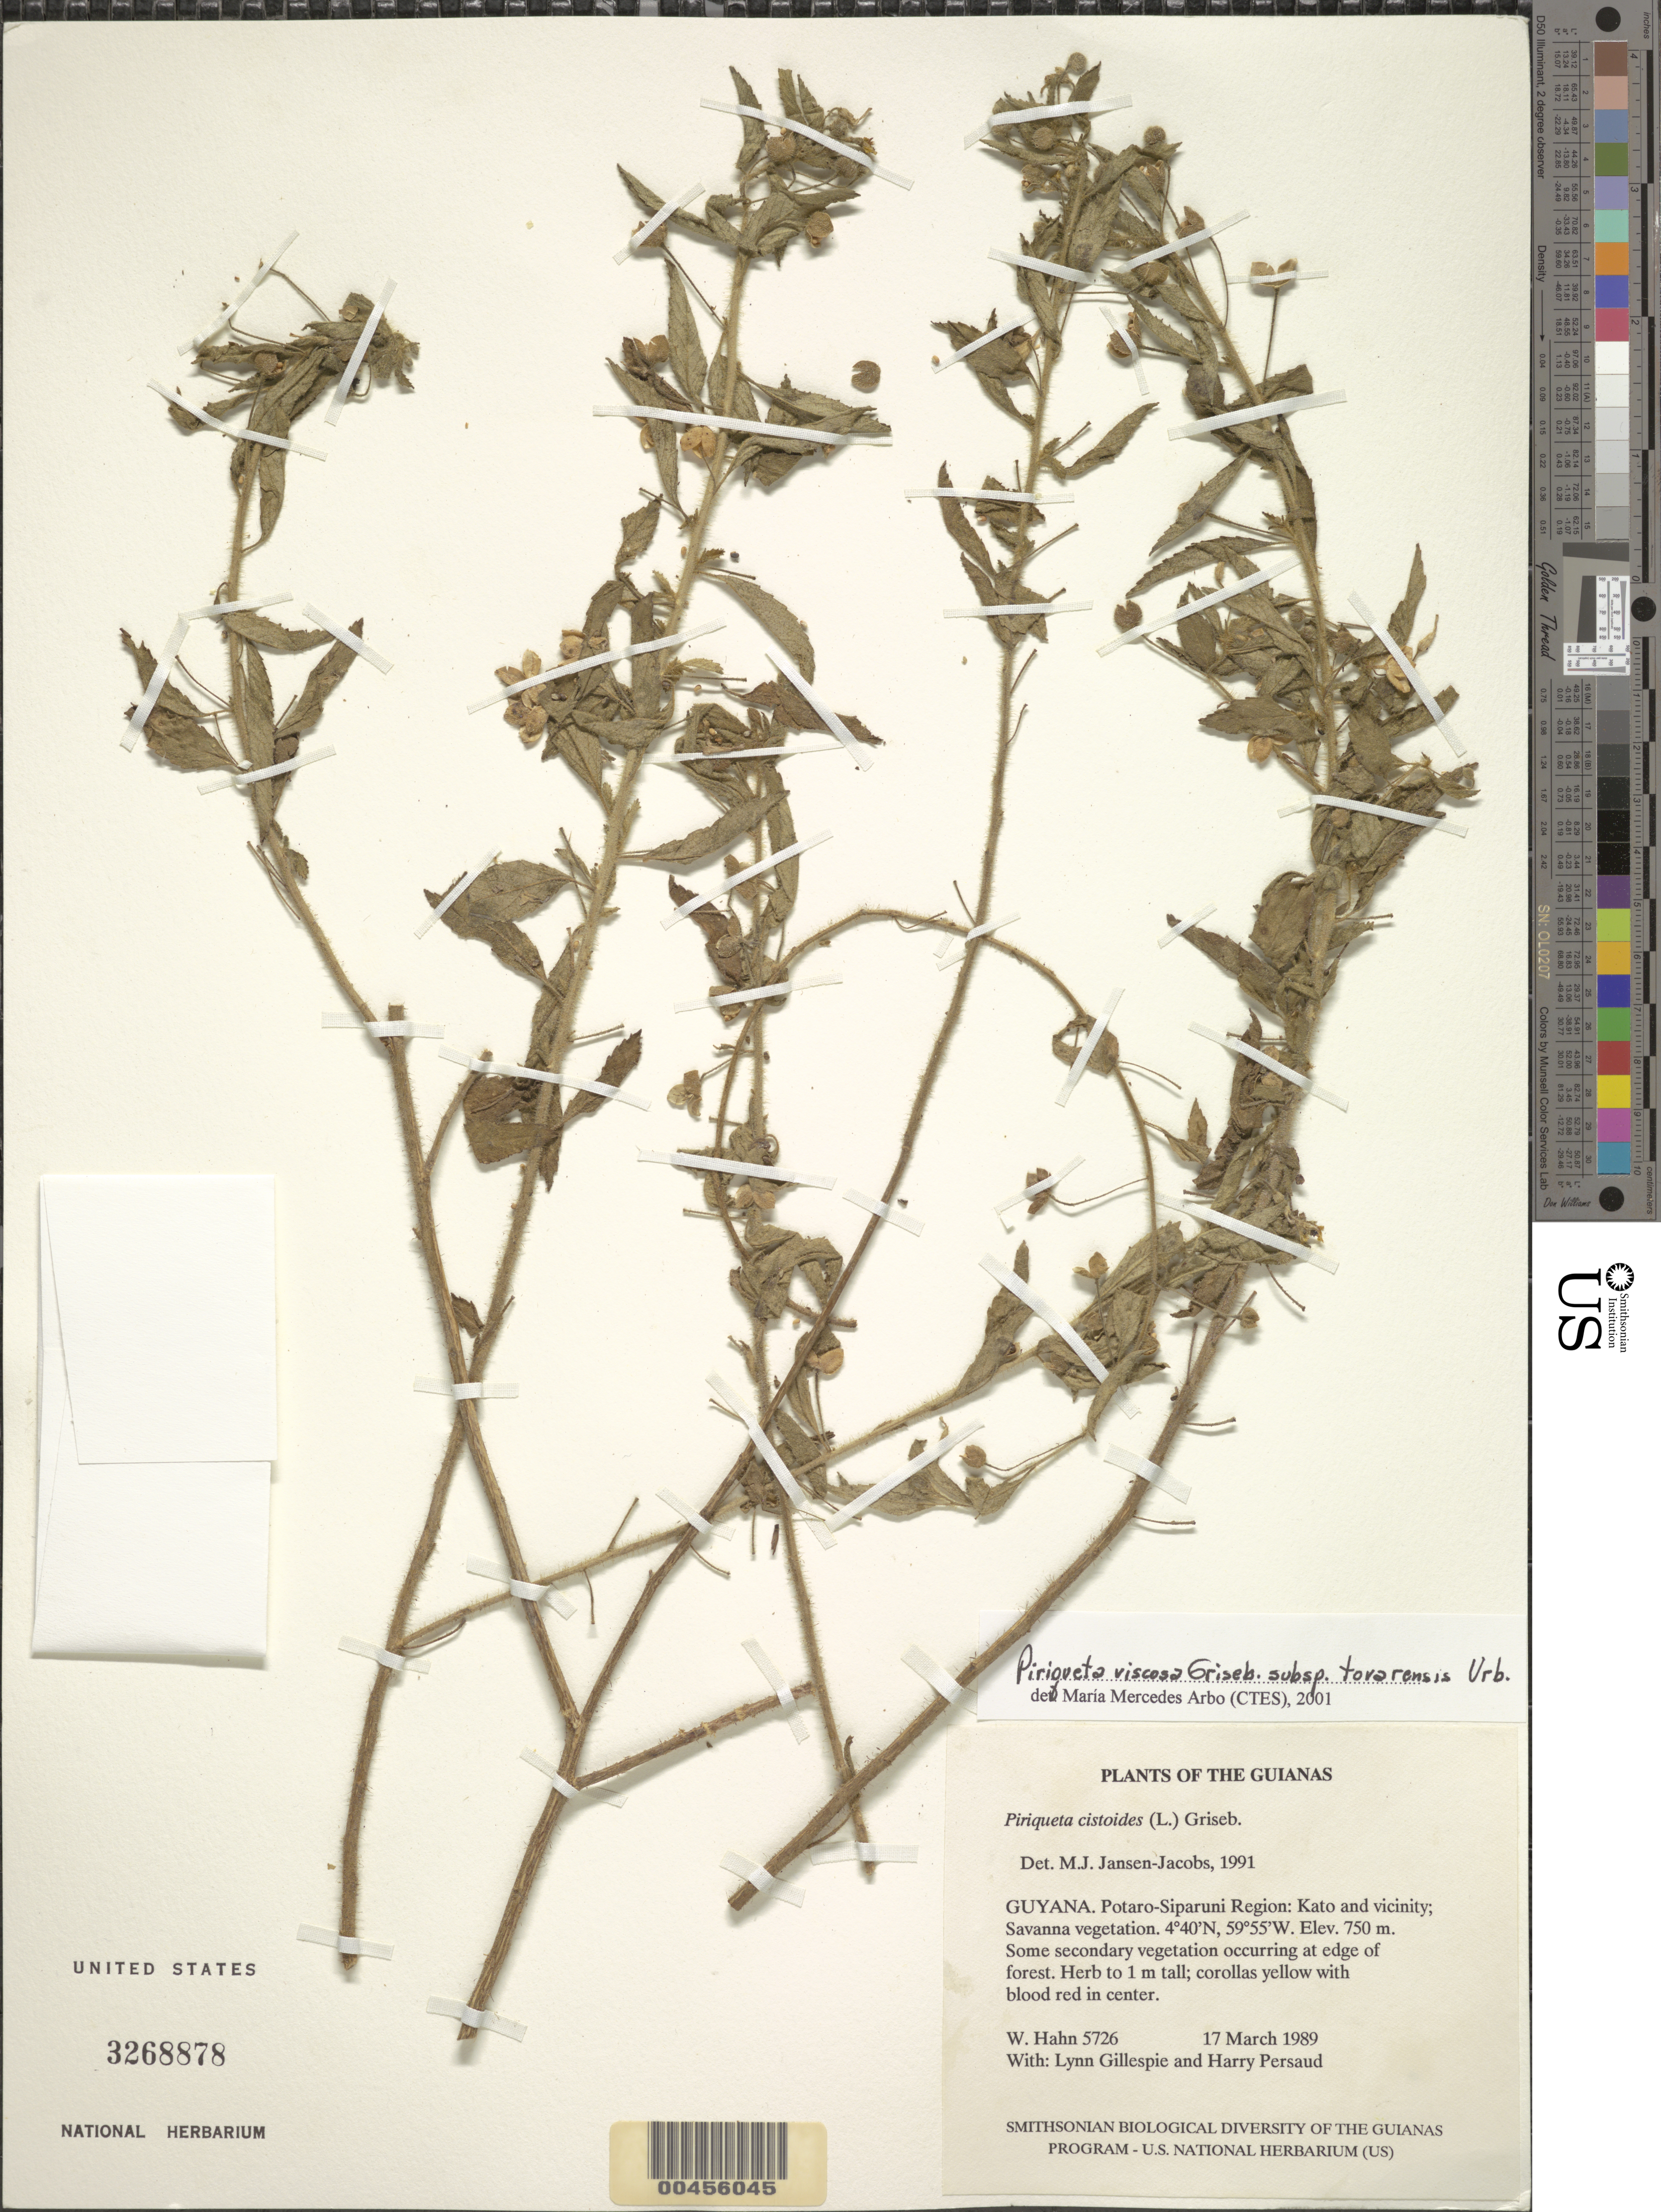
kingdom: Plantae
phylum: Tracheophyta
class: Magnoliopsida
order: Malpighiales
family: Turneraceae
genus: Piriqueta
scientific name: Piriqueta viscosa subsp. tovarensis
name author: Urb.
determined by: Arbo, M. M.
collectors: W. Hahn, L. J. Gillespie & H. Persaud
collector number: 5726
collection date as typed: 17 March 1989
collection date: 1989-03-17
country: Guyana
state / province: Potaro-Siparuni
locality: Kato and vicinity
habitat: Savanna vegetation. Some secondary vegetation occurring at edge of forest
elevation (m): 750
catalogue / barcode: US 3268878